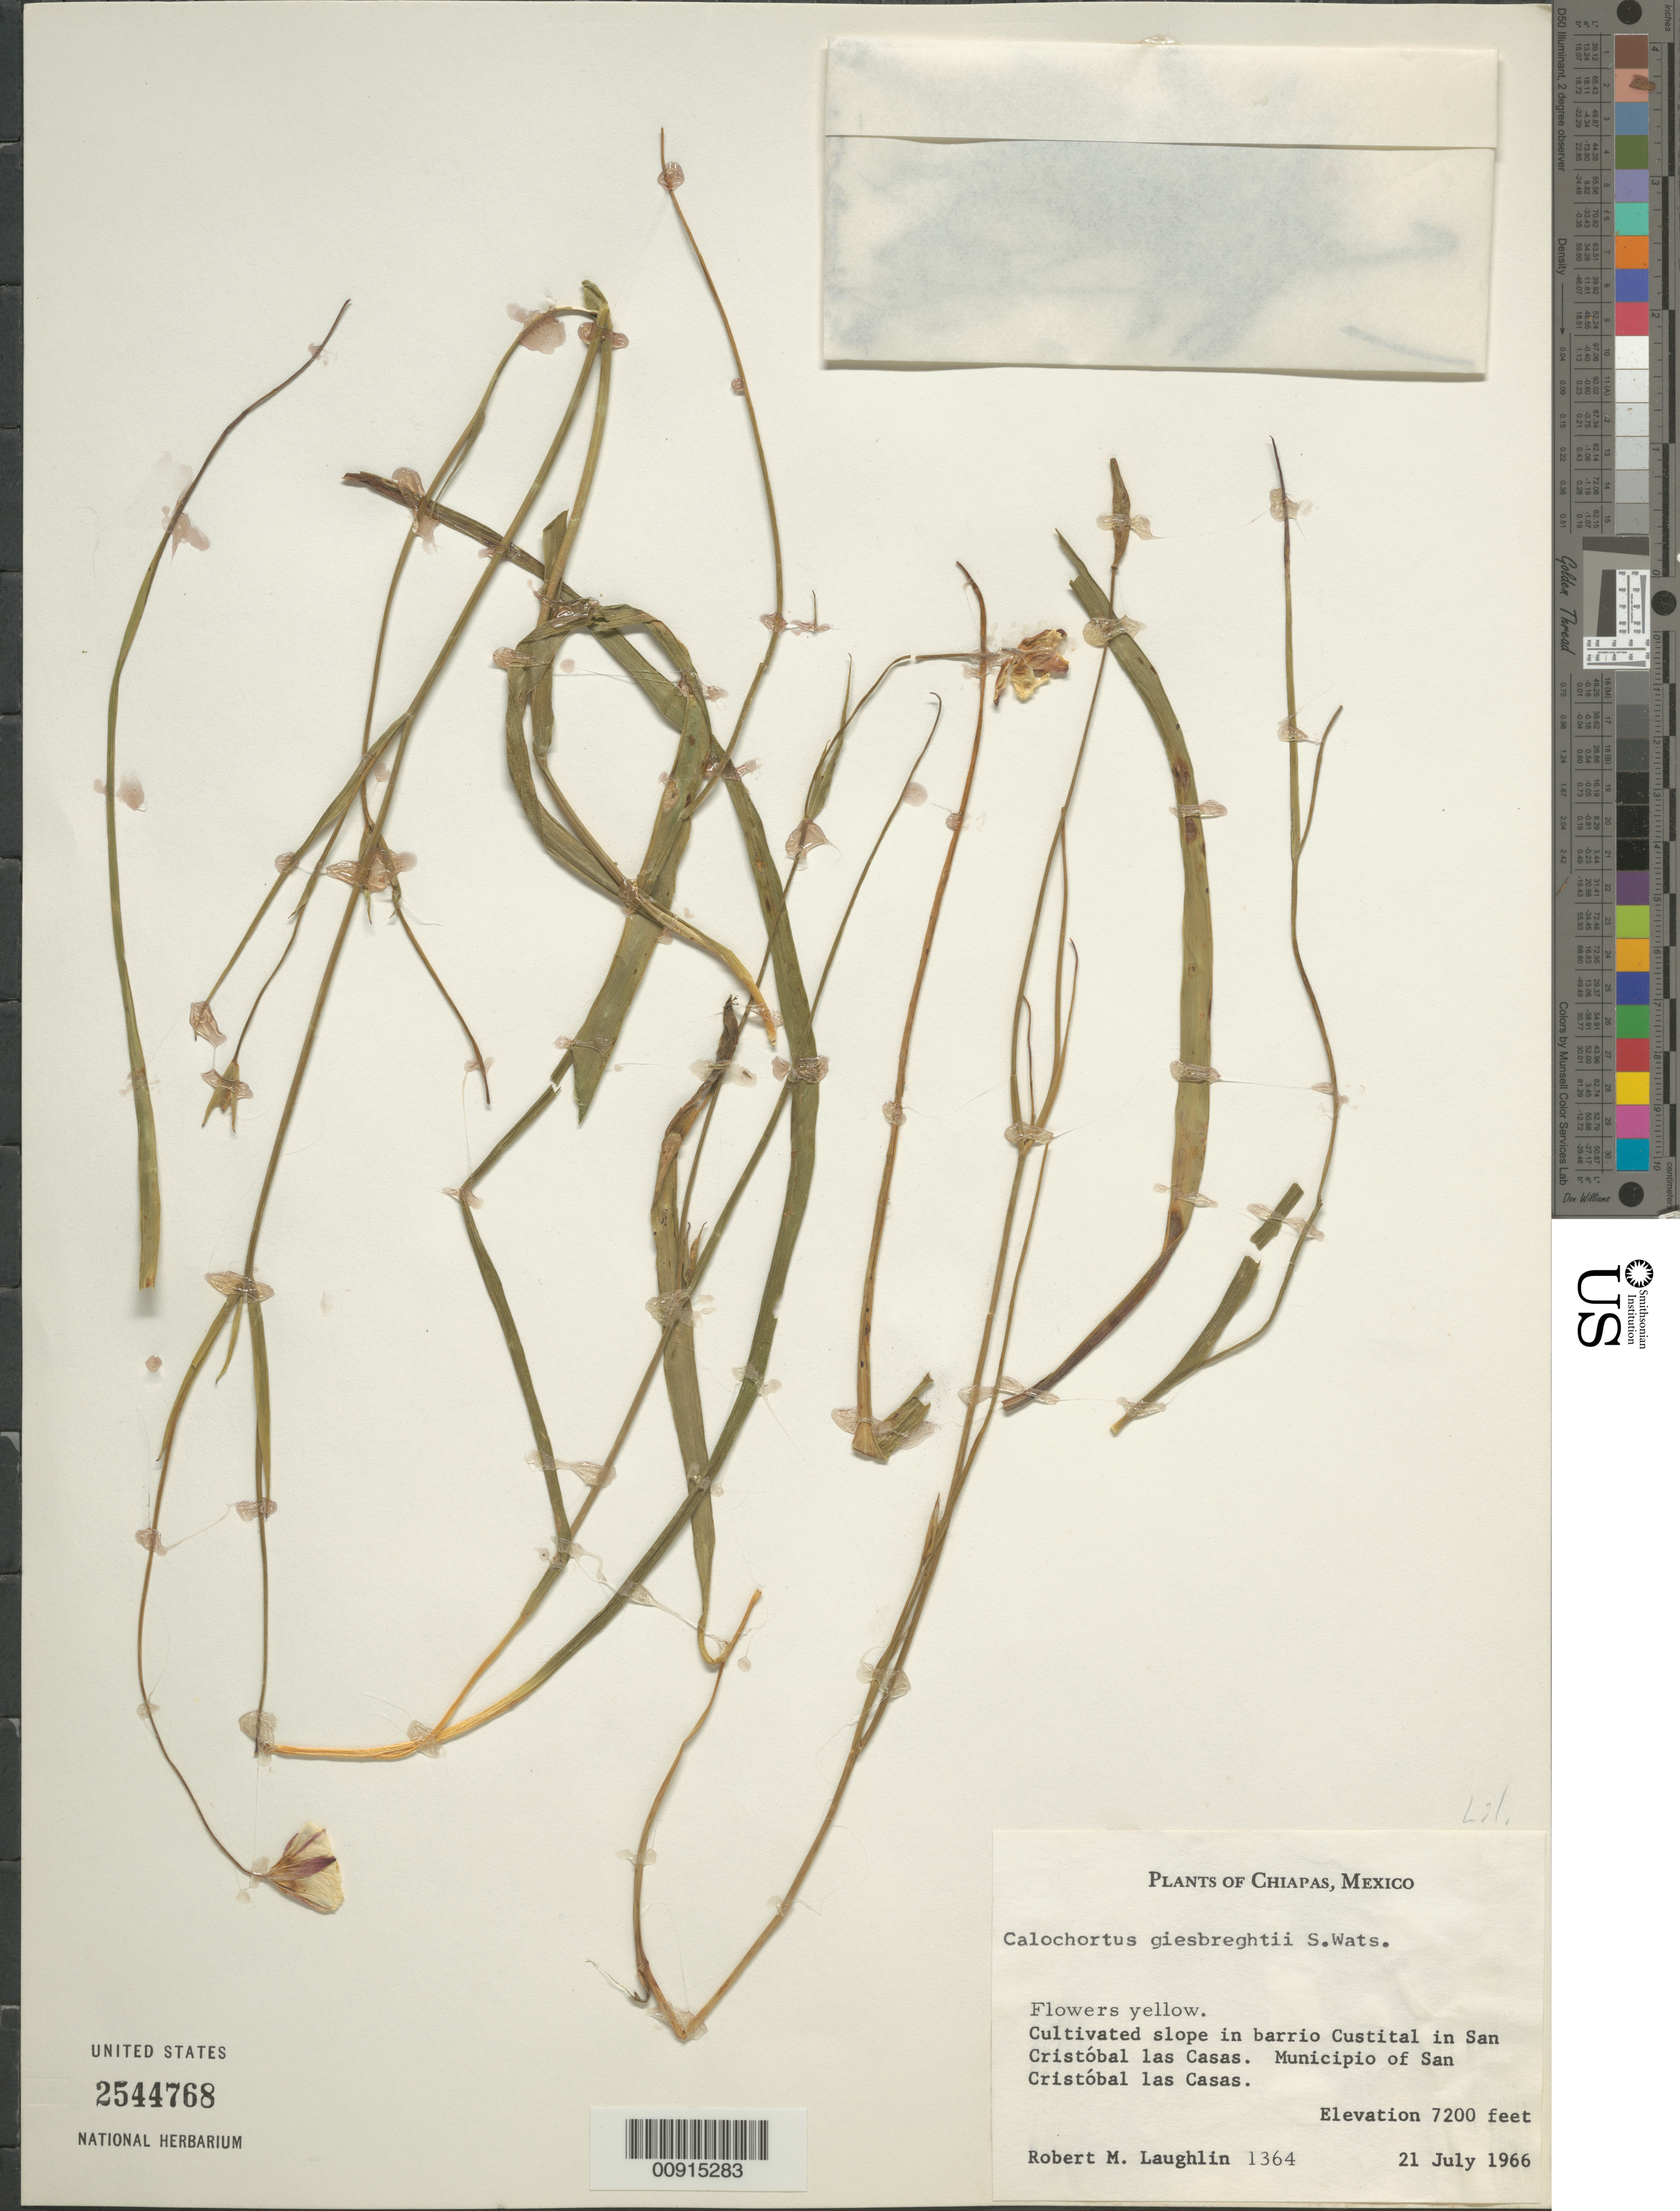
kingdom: Plantae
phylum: Tracheophyta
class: Liliopsida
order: Liliales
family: Liliaceae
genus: Calochortus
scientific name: Calochortus ghiesbreghtii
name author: S. Watson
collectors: R. M. Laughlin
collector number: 1364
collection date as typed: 21 Jul 1966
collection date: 1966-07-21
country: Mexico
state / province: Chiapas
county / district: San Cristóbal de las Casas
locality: In barrio Custital in San Cristóbal de las Casas. Municipio of San Cristóbal de las Casas, Chiapas.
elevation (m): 2195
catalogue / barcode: US 2544768